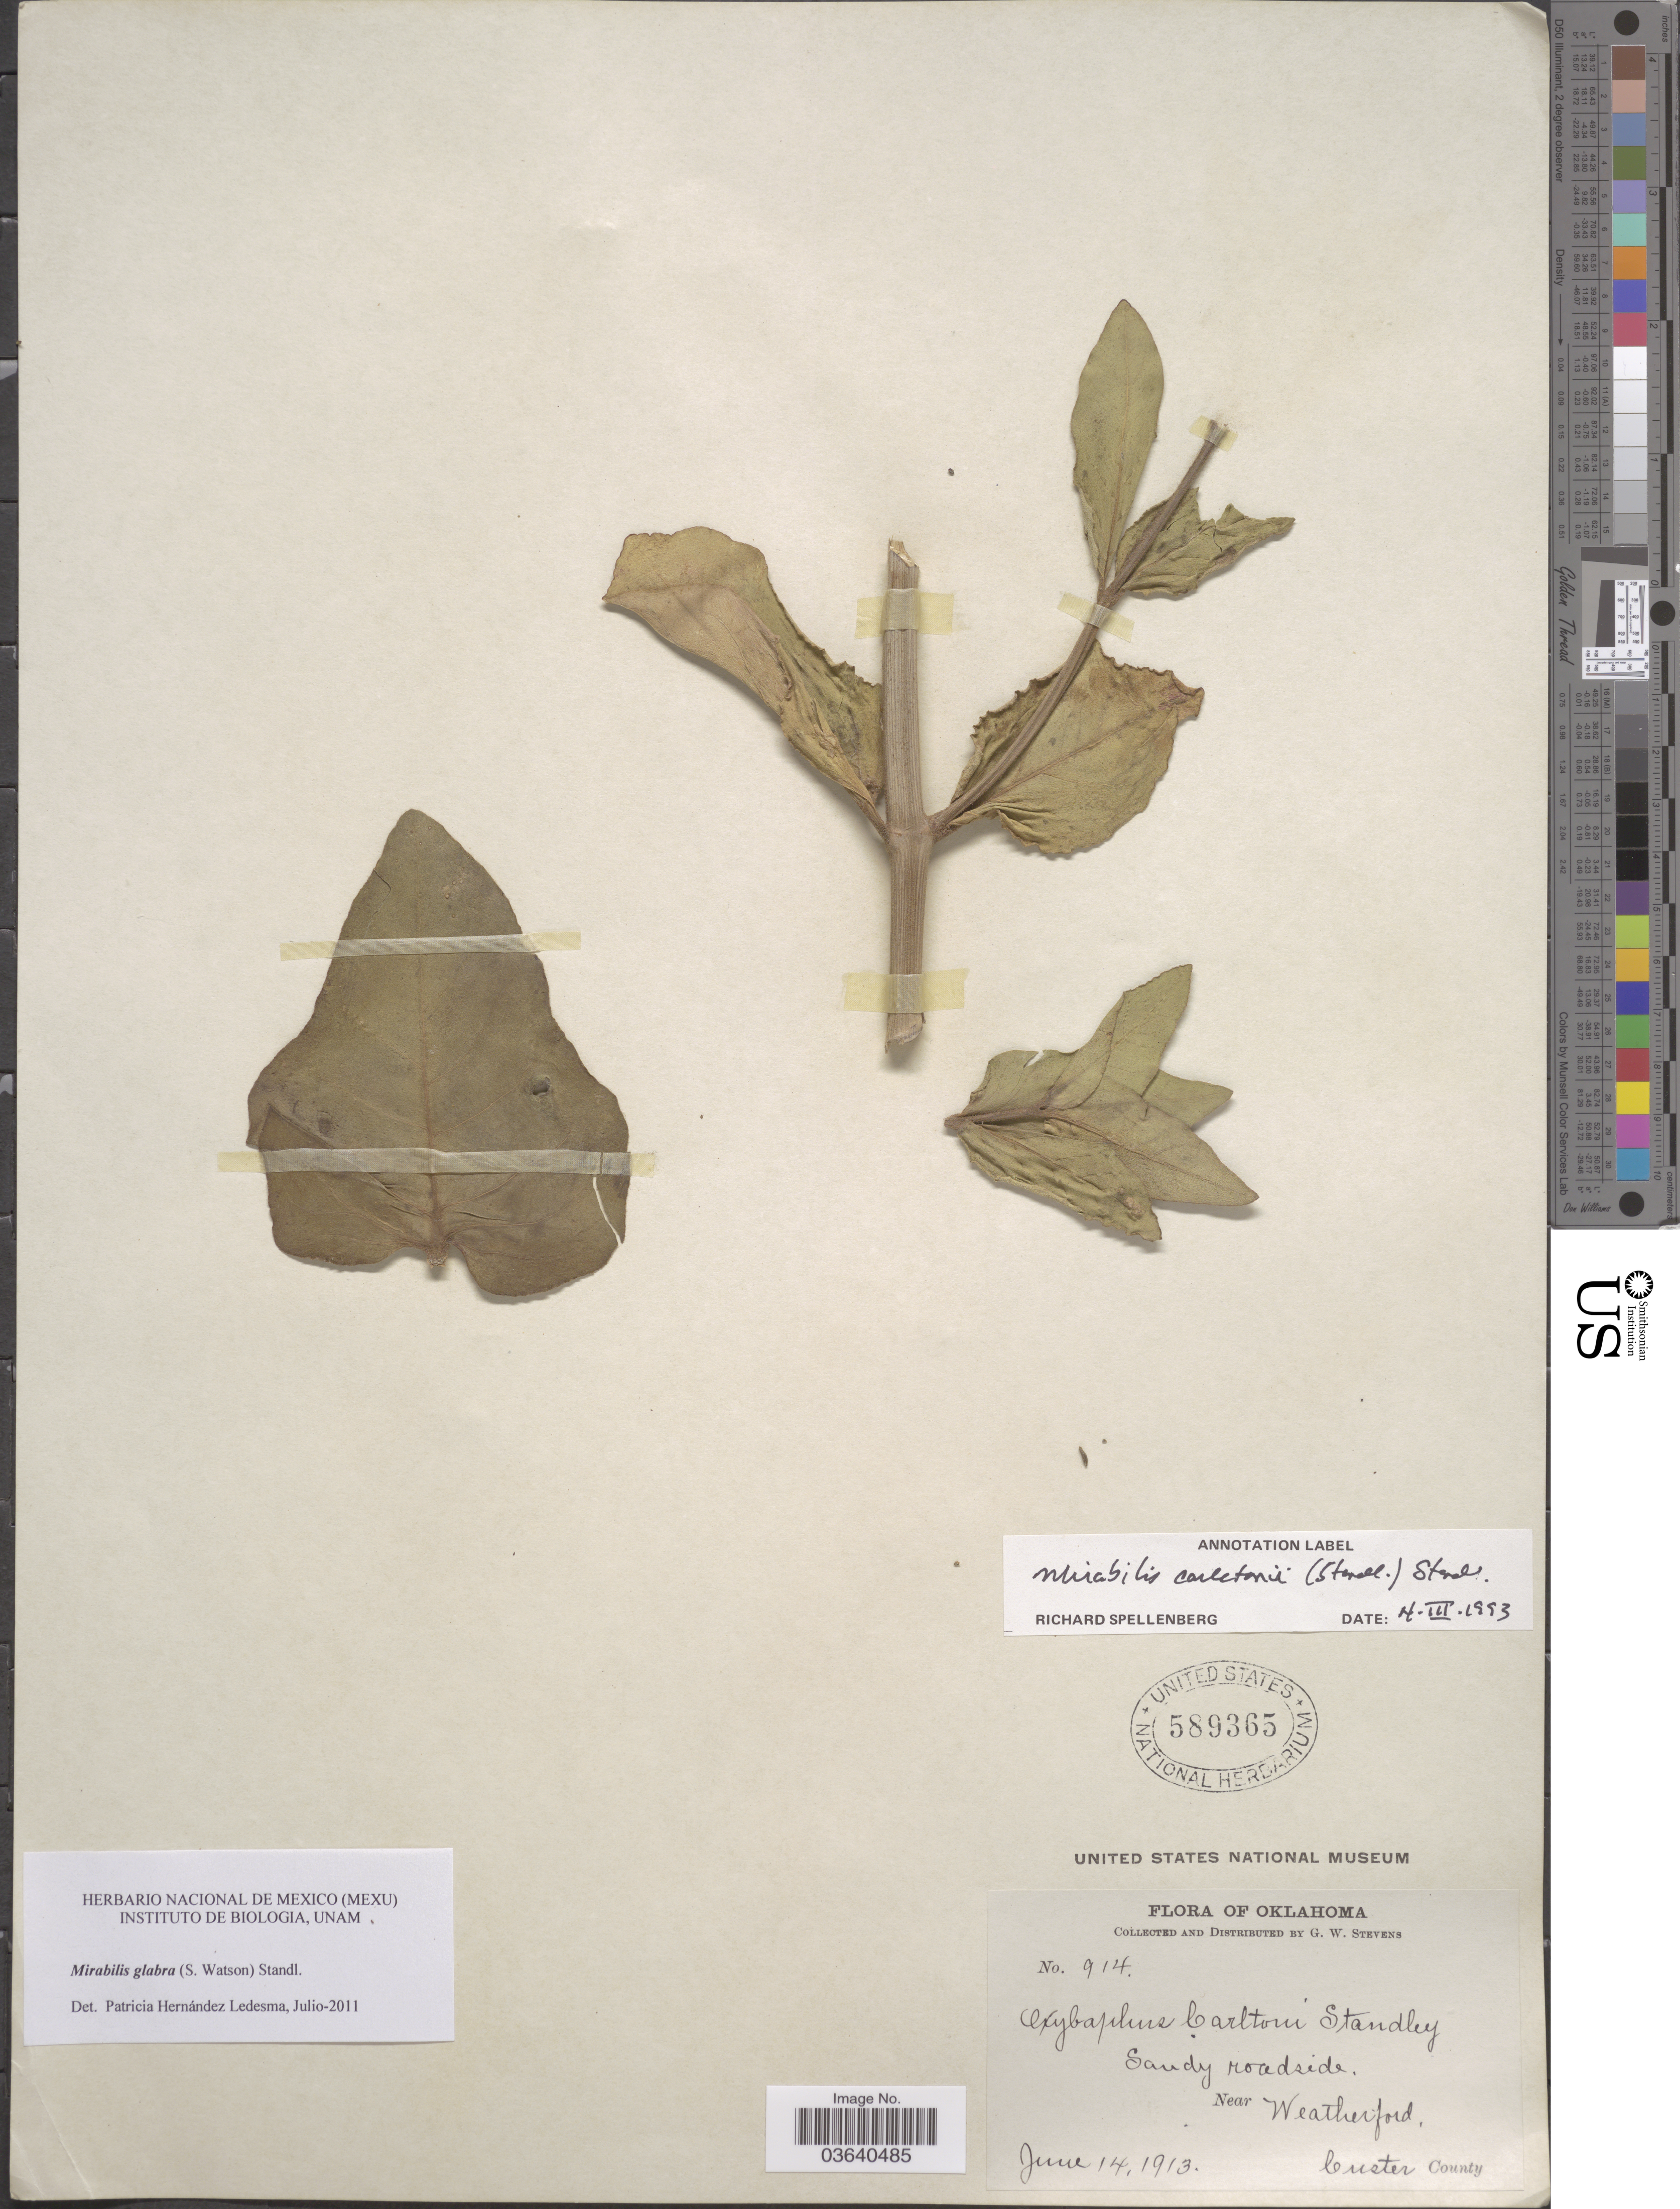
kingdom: Plantae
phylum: Tracheophyta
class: Magnoliopsida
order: Caryophyllales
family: Nyctaginaceae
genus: Mirabilis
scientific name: Mirabilis glabra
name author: (S. Watson) Standl.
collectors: G. W. Stevens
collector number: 914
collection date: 1913-06-14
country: United States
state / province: Oklahoma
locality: Sandy roadside. Near Weatherford. Custer County.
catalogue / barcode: US 589365